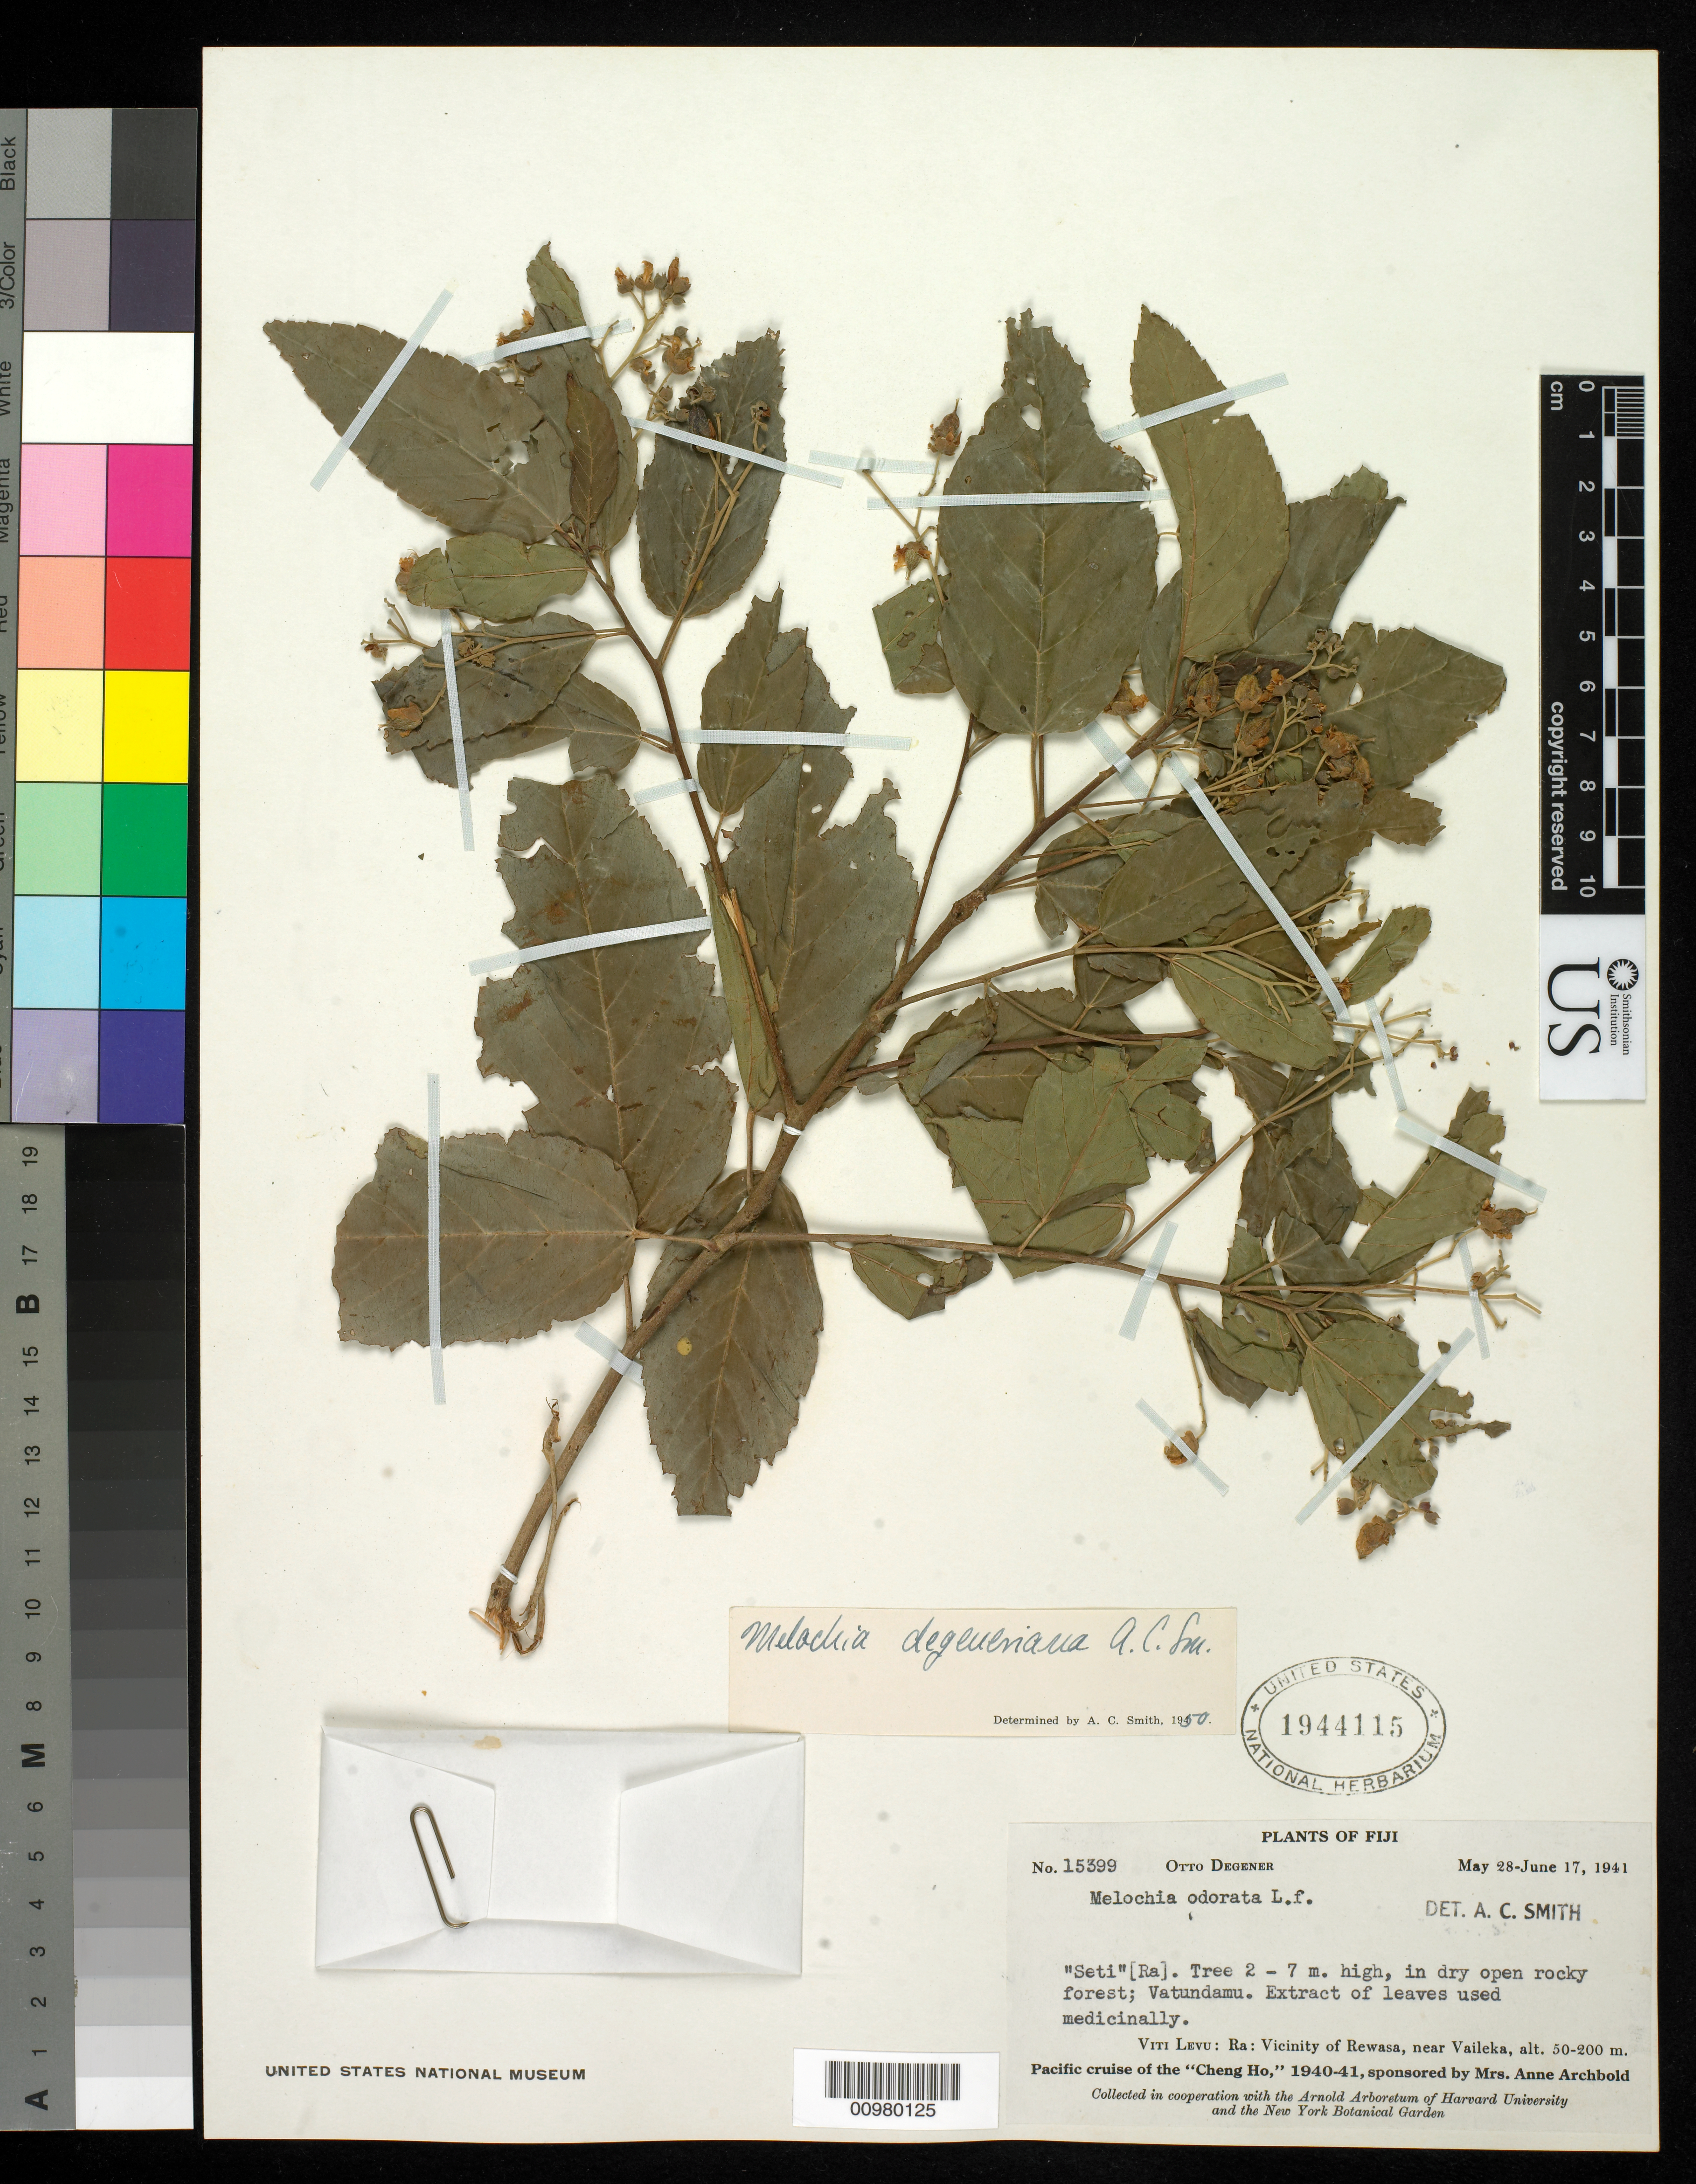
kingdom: Plantae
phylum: Tracheophyta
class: Magnoliopsida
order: Malvales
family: Malvaceae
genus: Melochia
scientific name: Melochia degeneriana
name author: A.C. Sm.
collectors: O. Degener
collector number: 15399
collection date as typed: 28 May 1941 to 17 Jun 1941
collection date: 1941-05-28/1941-06-17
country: Fiji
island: Viti Levu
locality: Ra: Vicinity of Rewasa, near Vaileka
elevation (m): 50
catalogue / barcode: US 1944115